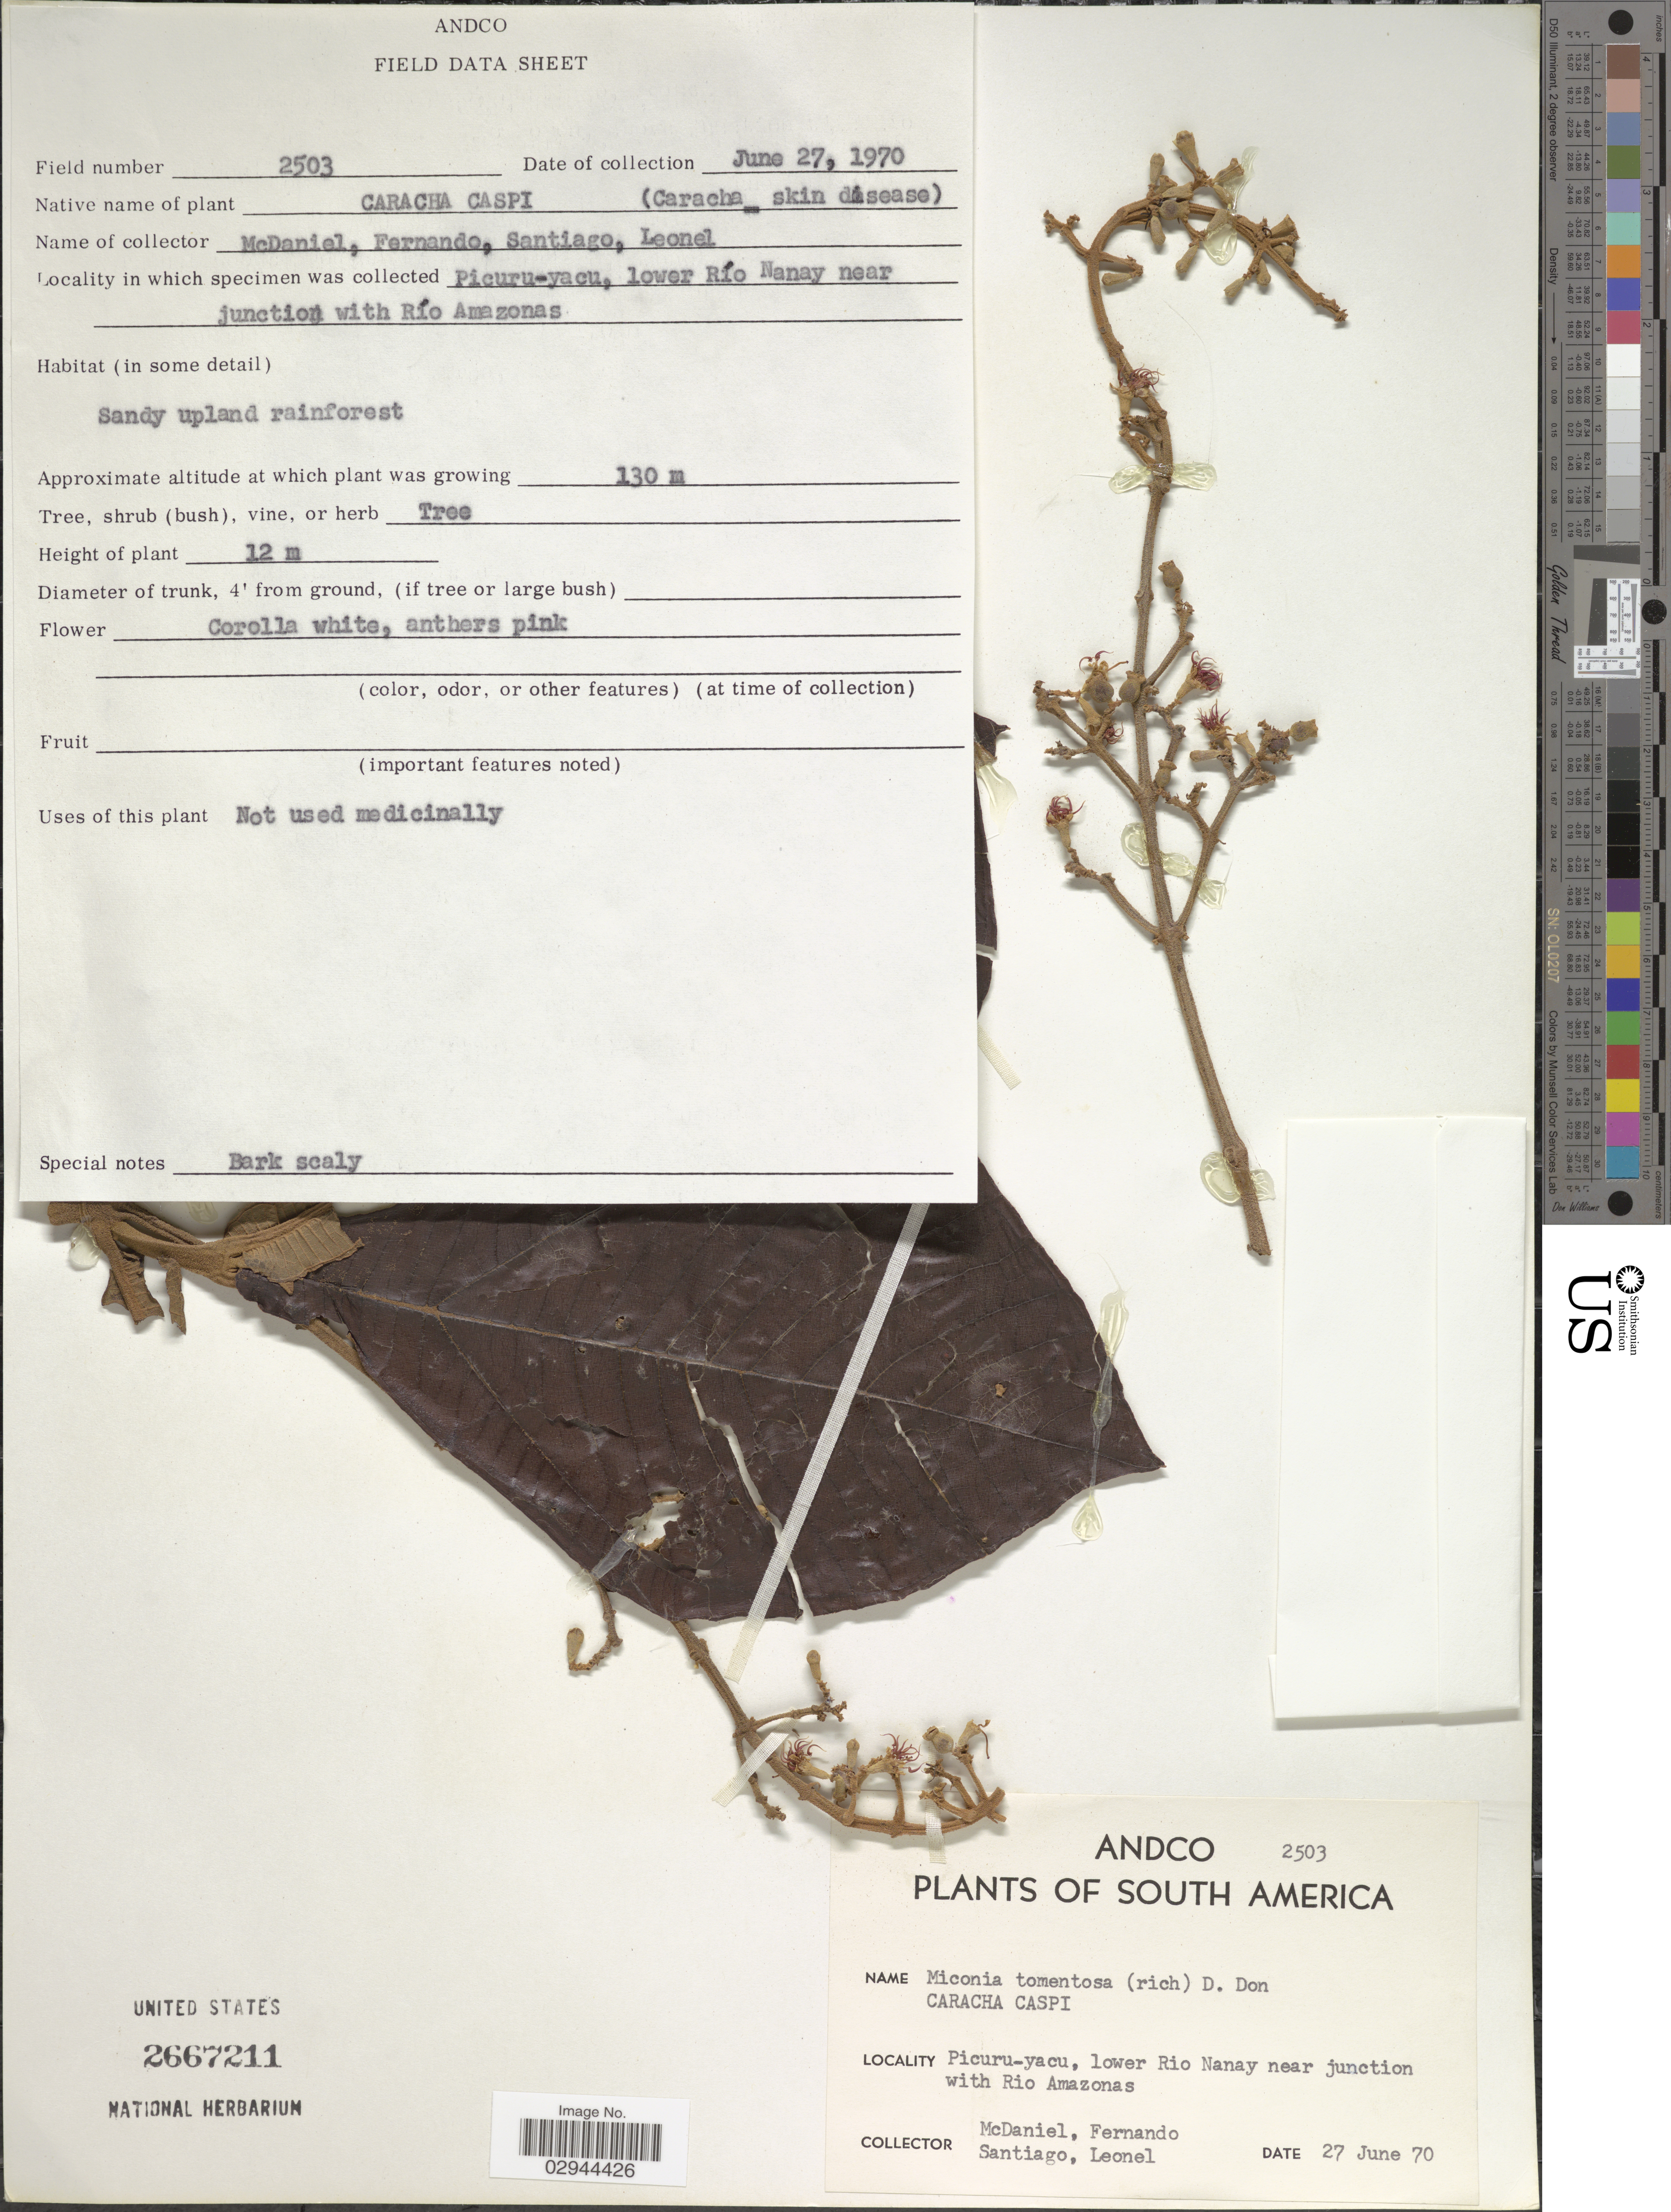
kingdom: Plantae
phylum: Tracheophyta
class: Magnoliopsida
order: Myrtales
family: Melastomataceae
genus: Miconia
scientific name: Miconia tomentosa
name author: (Rich.) D. Don ex DC.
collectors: -- McDaniel, -- Fernando, -. Santiago & -- Leonel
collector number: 2503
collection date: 1970-06-27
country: Peru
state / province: Loreto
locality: Andco. South America. Picuru-yacu, lower Rio Nanay near junction with Rio Amazonas.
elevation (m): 130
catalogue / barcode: US 2667211